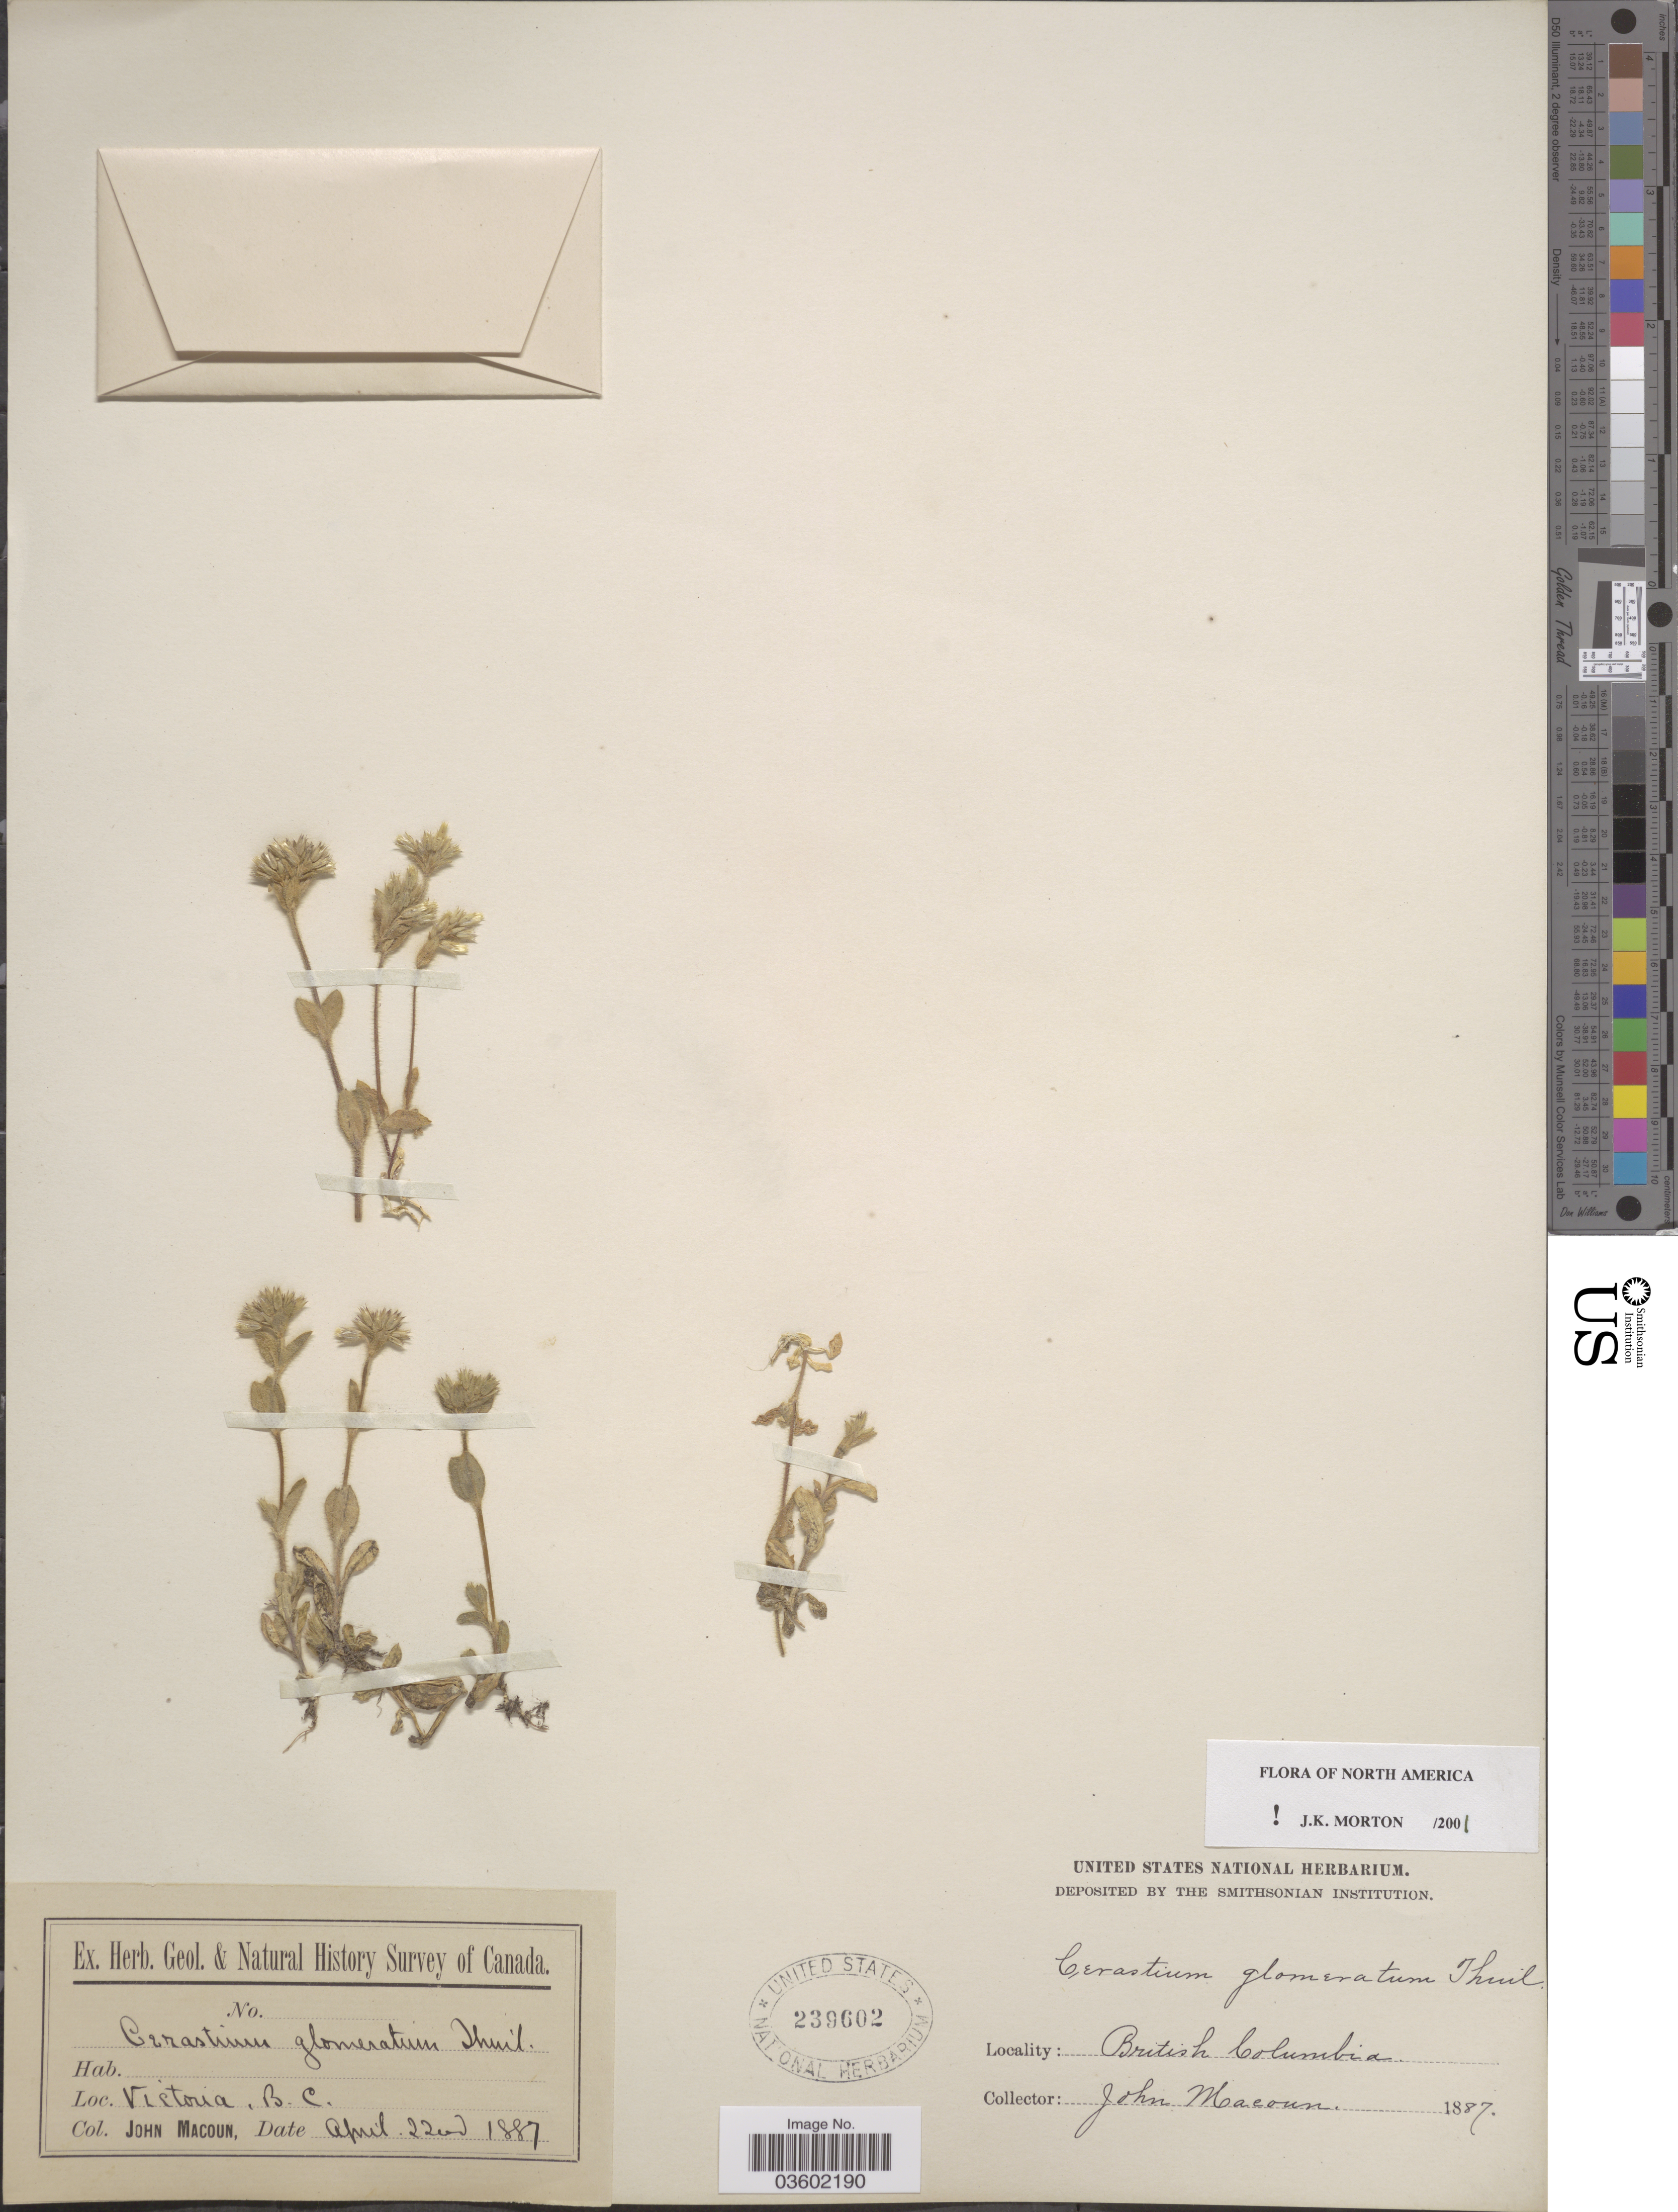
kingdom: Plantae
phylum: Tracheophyta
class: Magnoliopsida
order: Caryophyllales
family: Caryophyllaceae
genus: Cerastium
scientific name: Cerastium viscosum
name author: L.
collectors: J. Macoun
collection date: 1887-04-22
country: Canada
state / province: British Columbia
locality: Victoria.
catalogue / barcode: US 239602